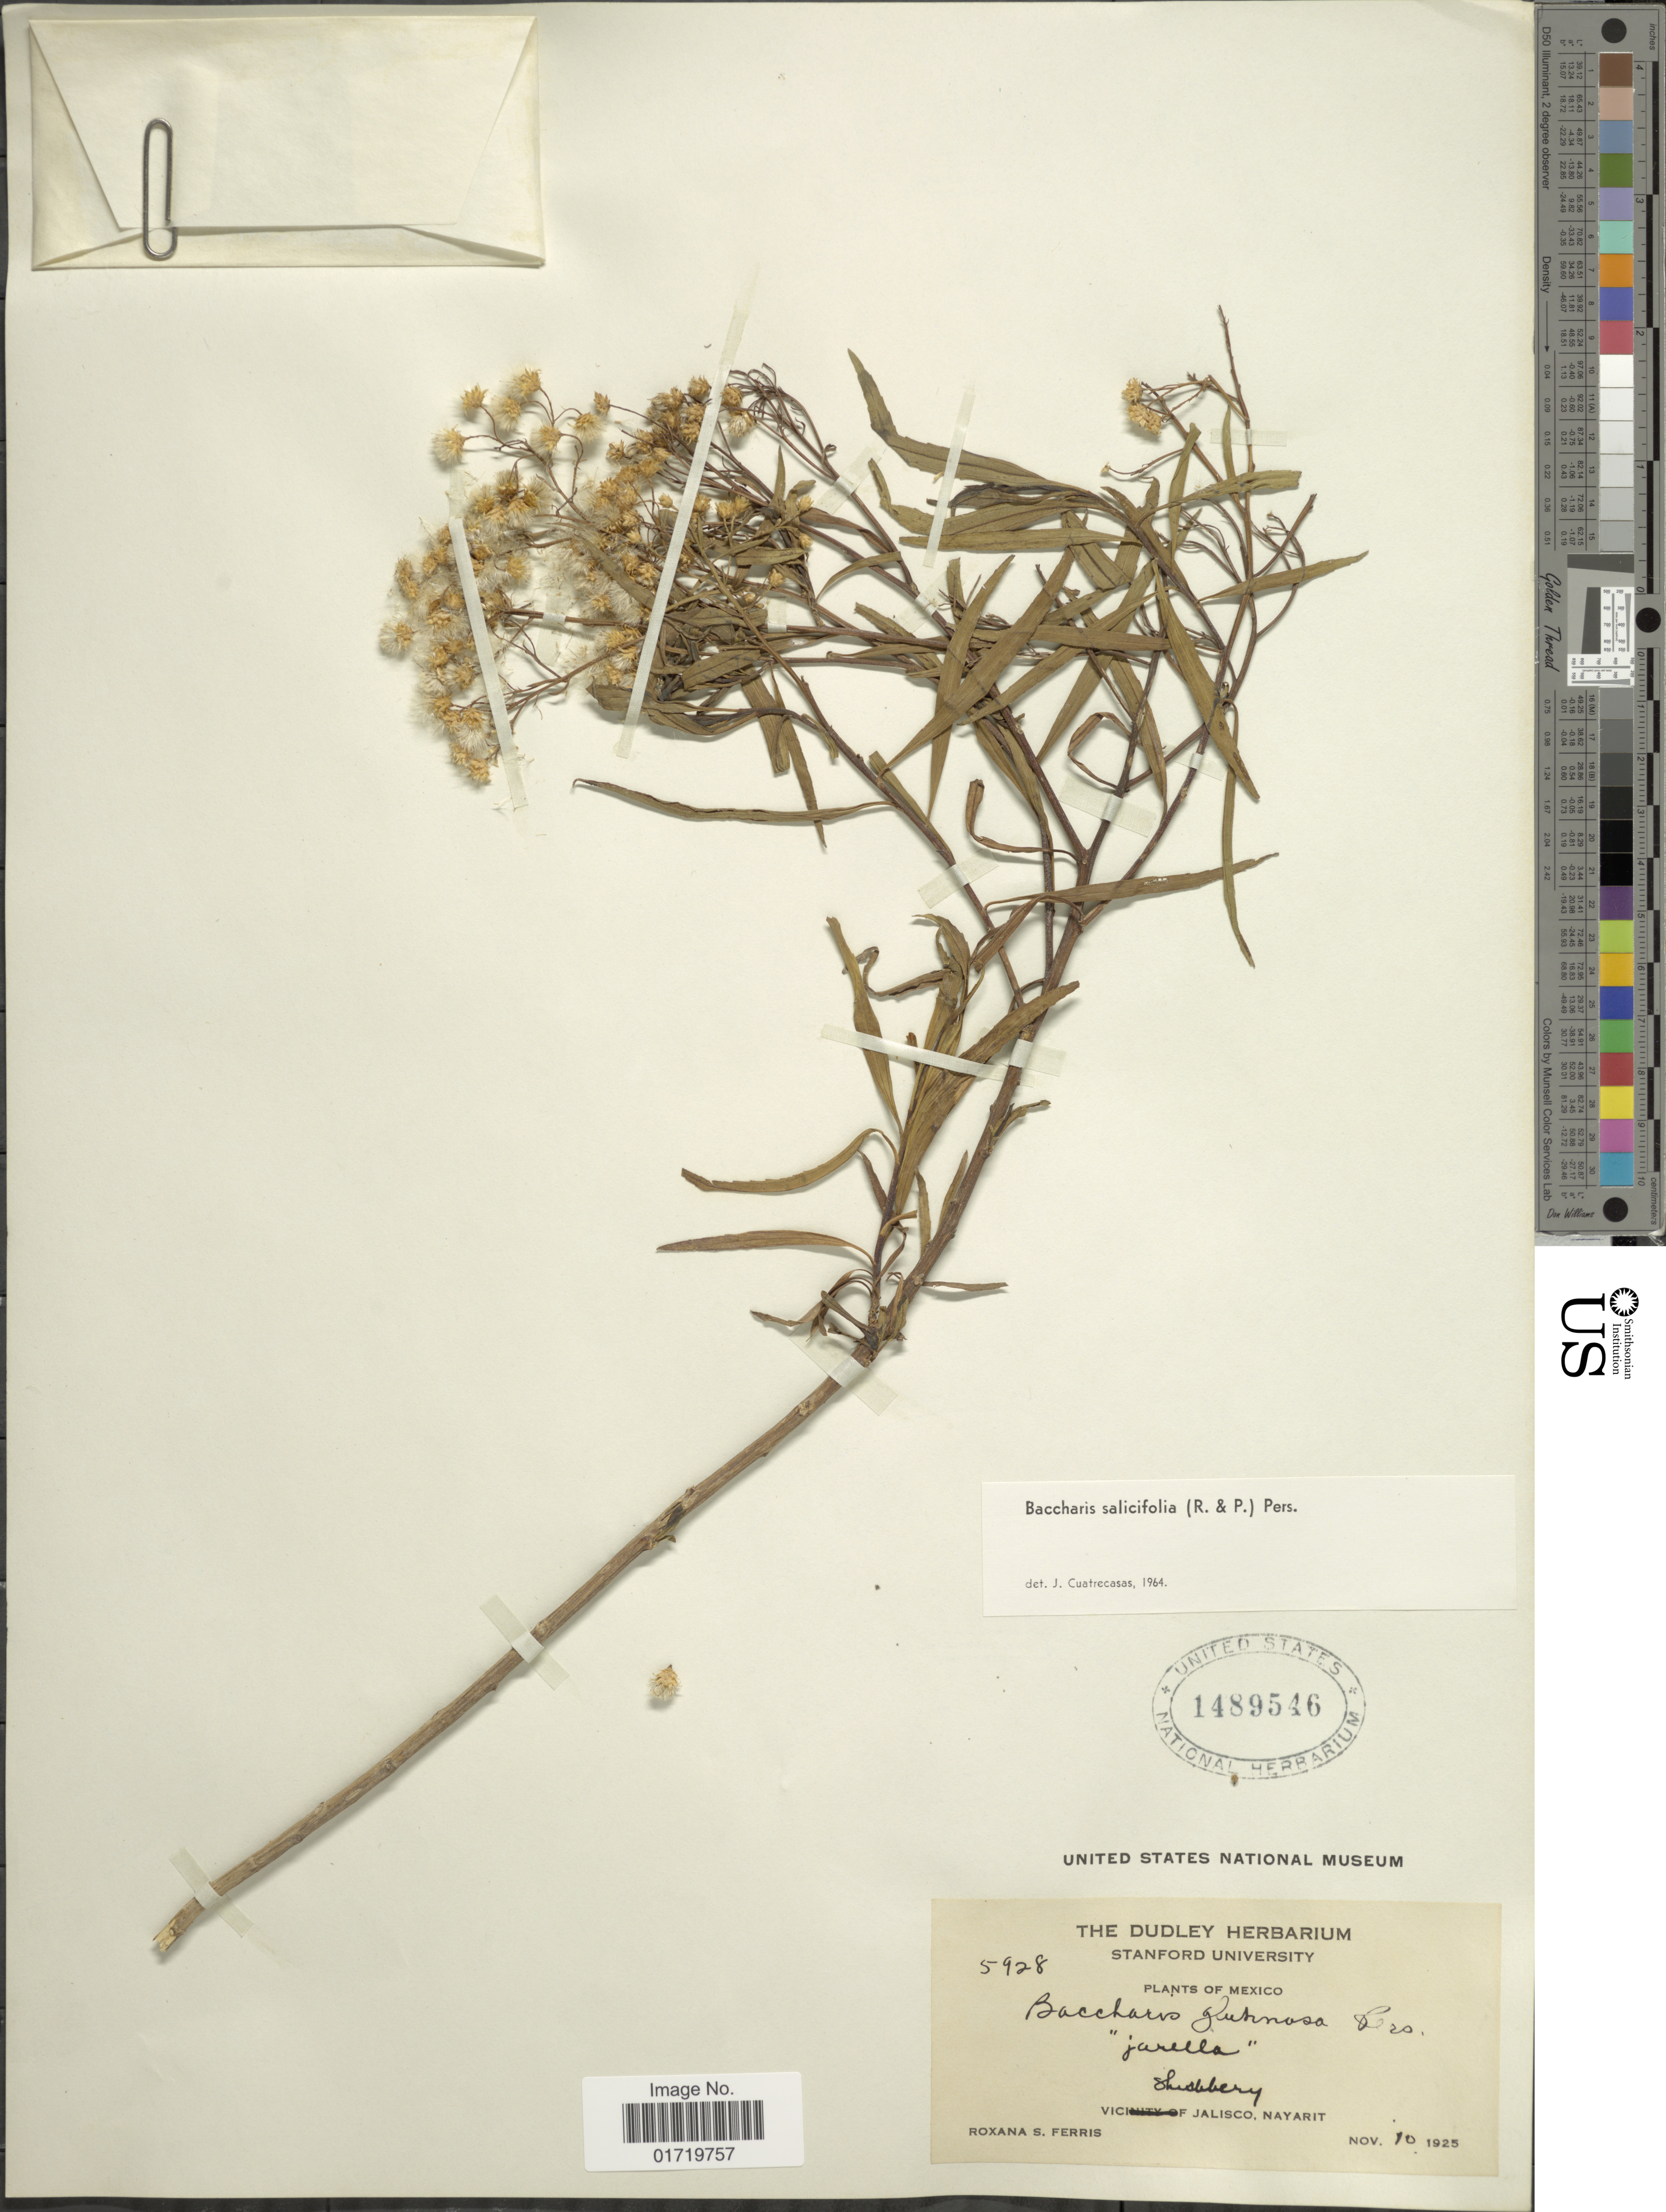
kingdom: Plantae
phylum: Tracheophyta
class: Magnoliopsida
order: Asterales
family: Asteraceae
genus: Baccharis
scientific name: Baccharis salicifolia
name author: (Ruiz & Pav.) Pers.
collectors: R. S. Ferris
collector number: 5928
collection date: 1925-11-10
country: Mexico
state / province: Nayarit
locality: Jalisco, Nayarit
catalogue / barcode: US 1489546